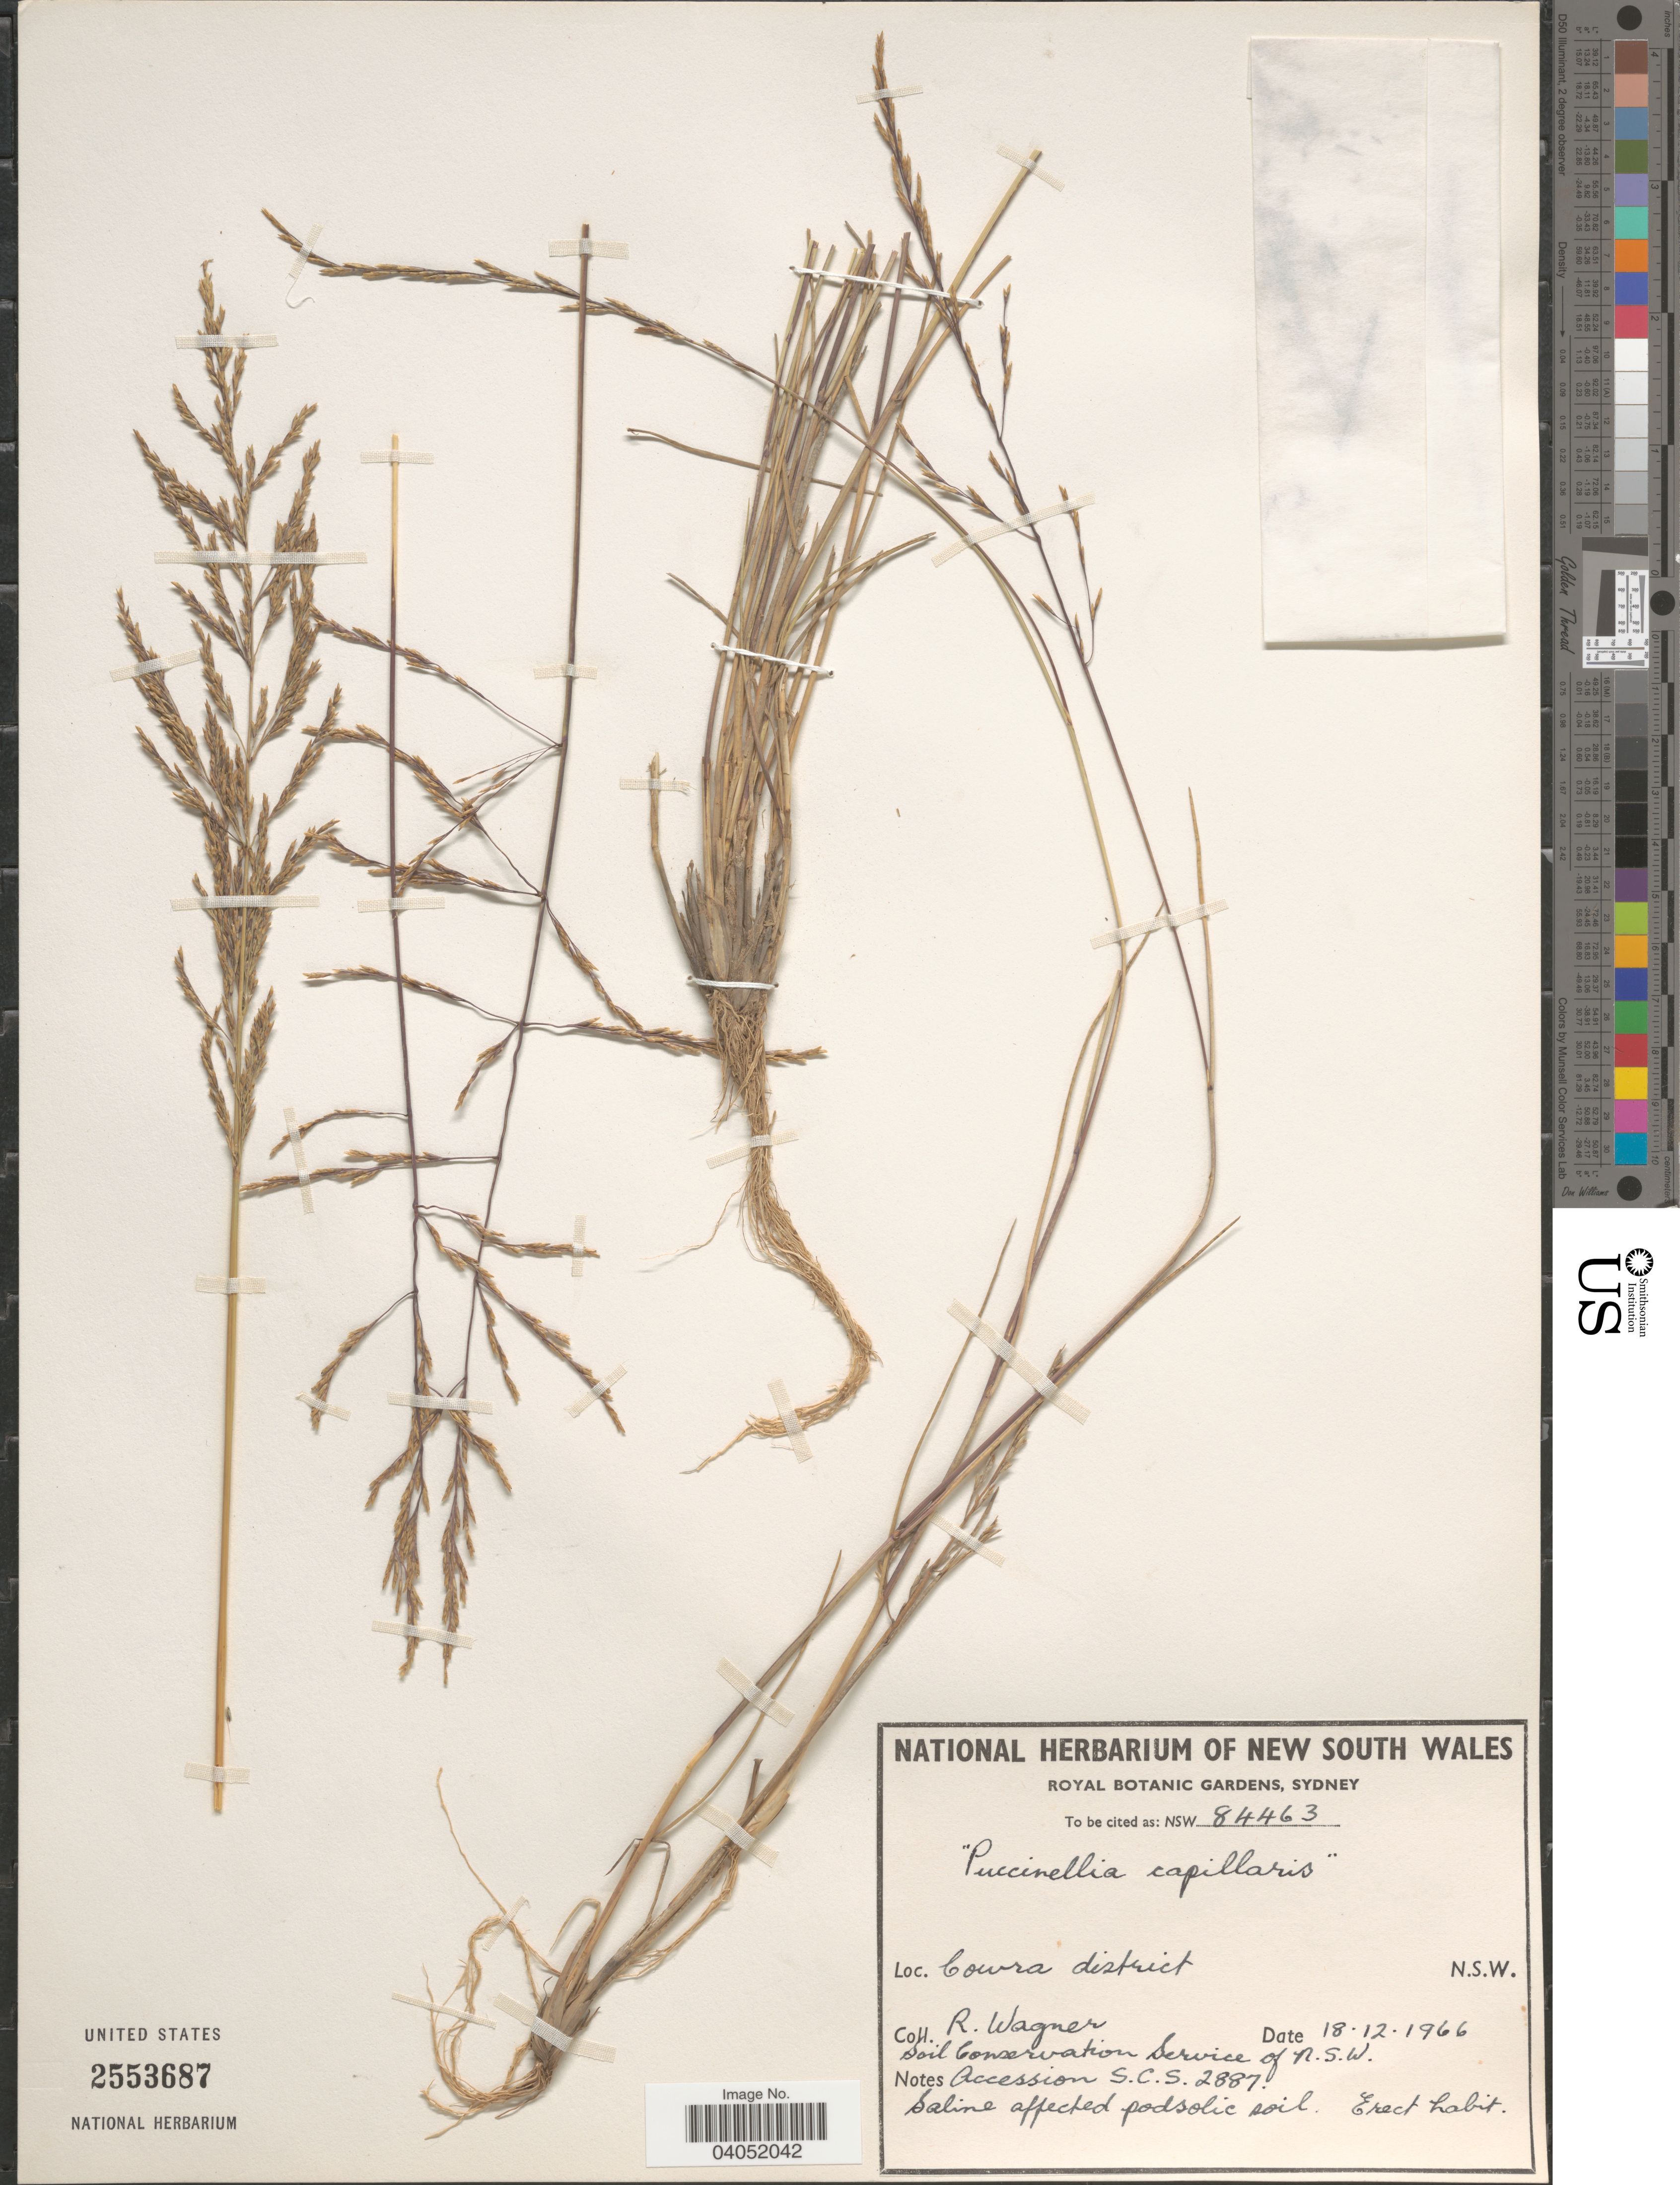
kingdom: Plantae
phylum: Tracheophyta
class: Liliopsida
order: Poales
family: Poaceae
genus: Puccinellia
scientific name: Puccinellia sp.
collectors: R. Wagner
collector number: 84463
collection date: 1966-12-18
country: Australia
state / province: New South Wales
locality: Cowra district.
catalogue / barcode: US 2553687